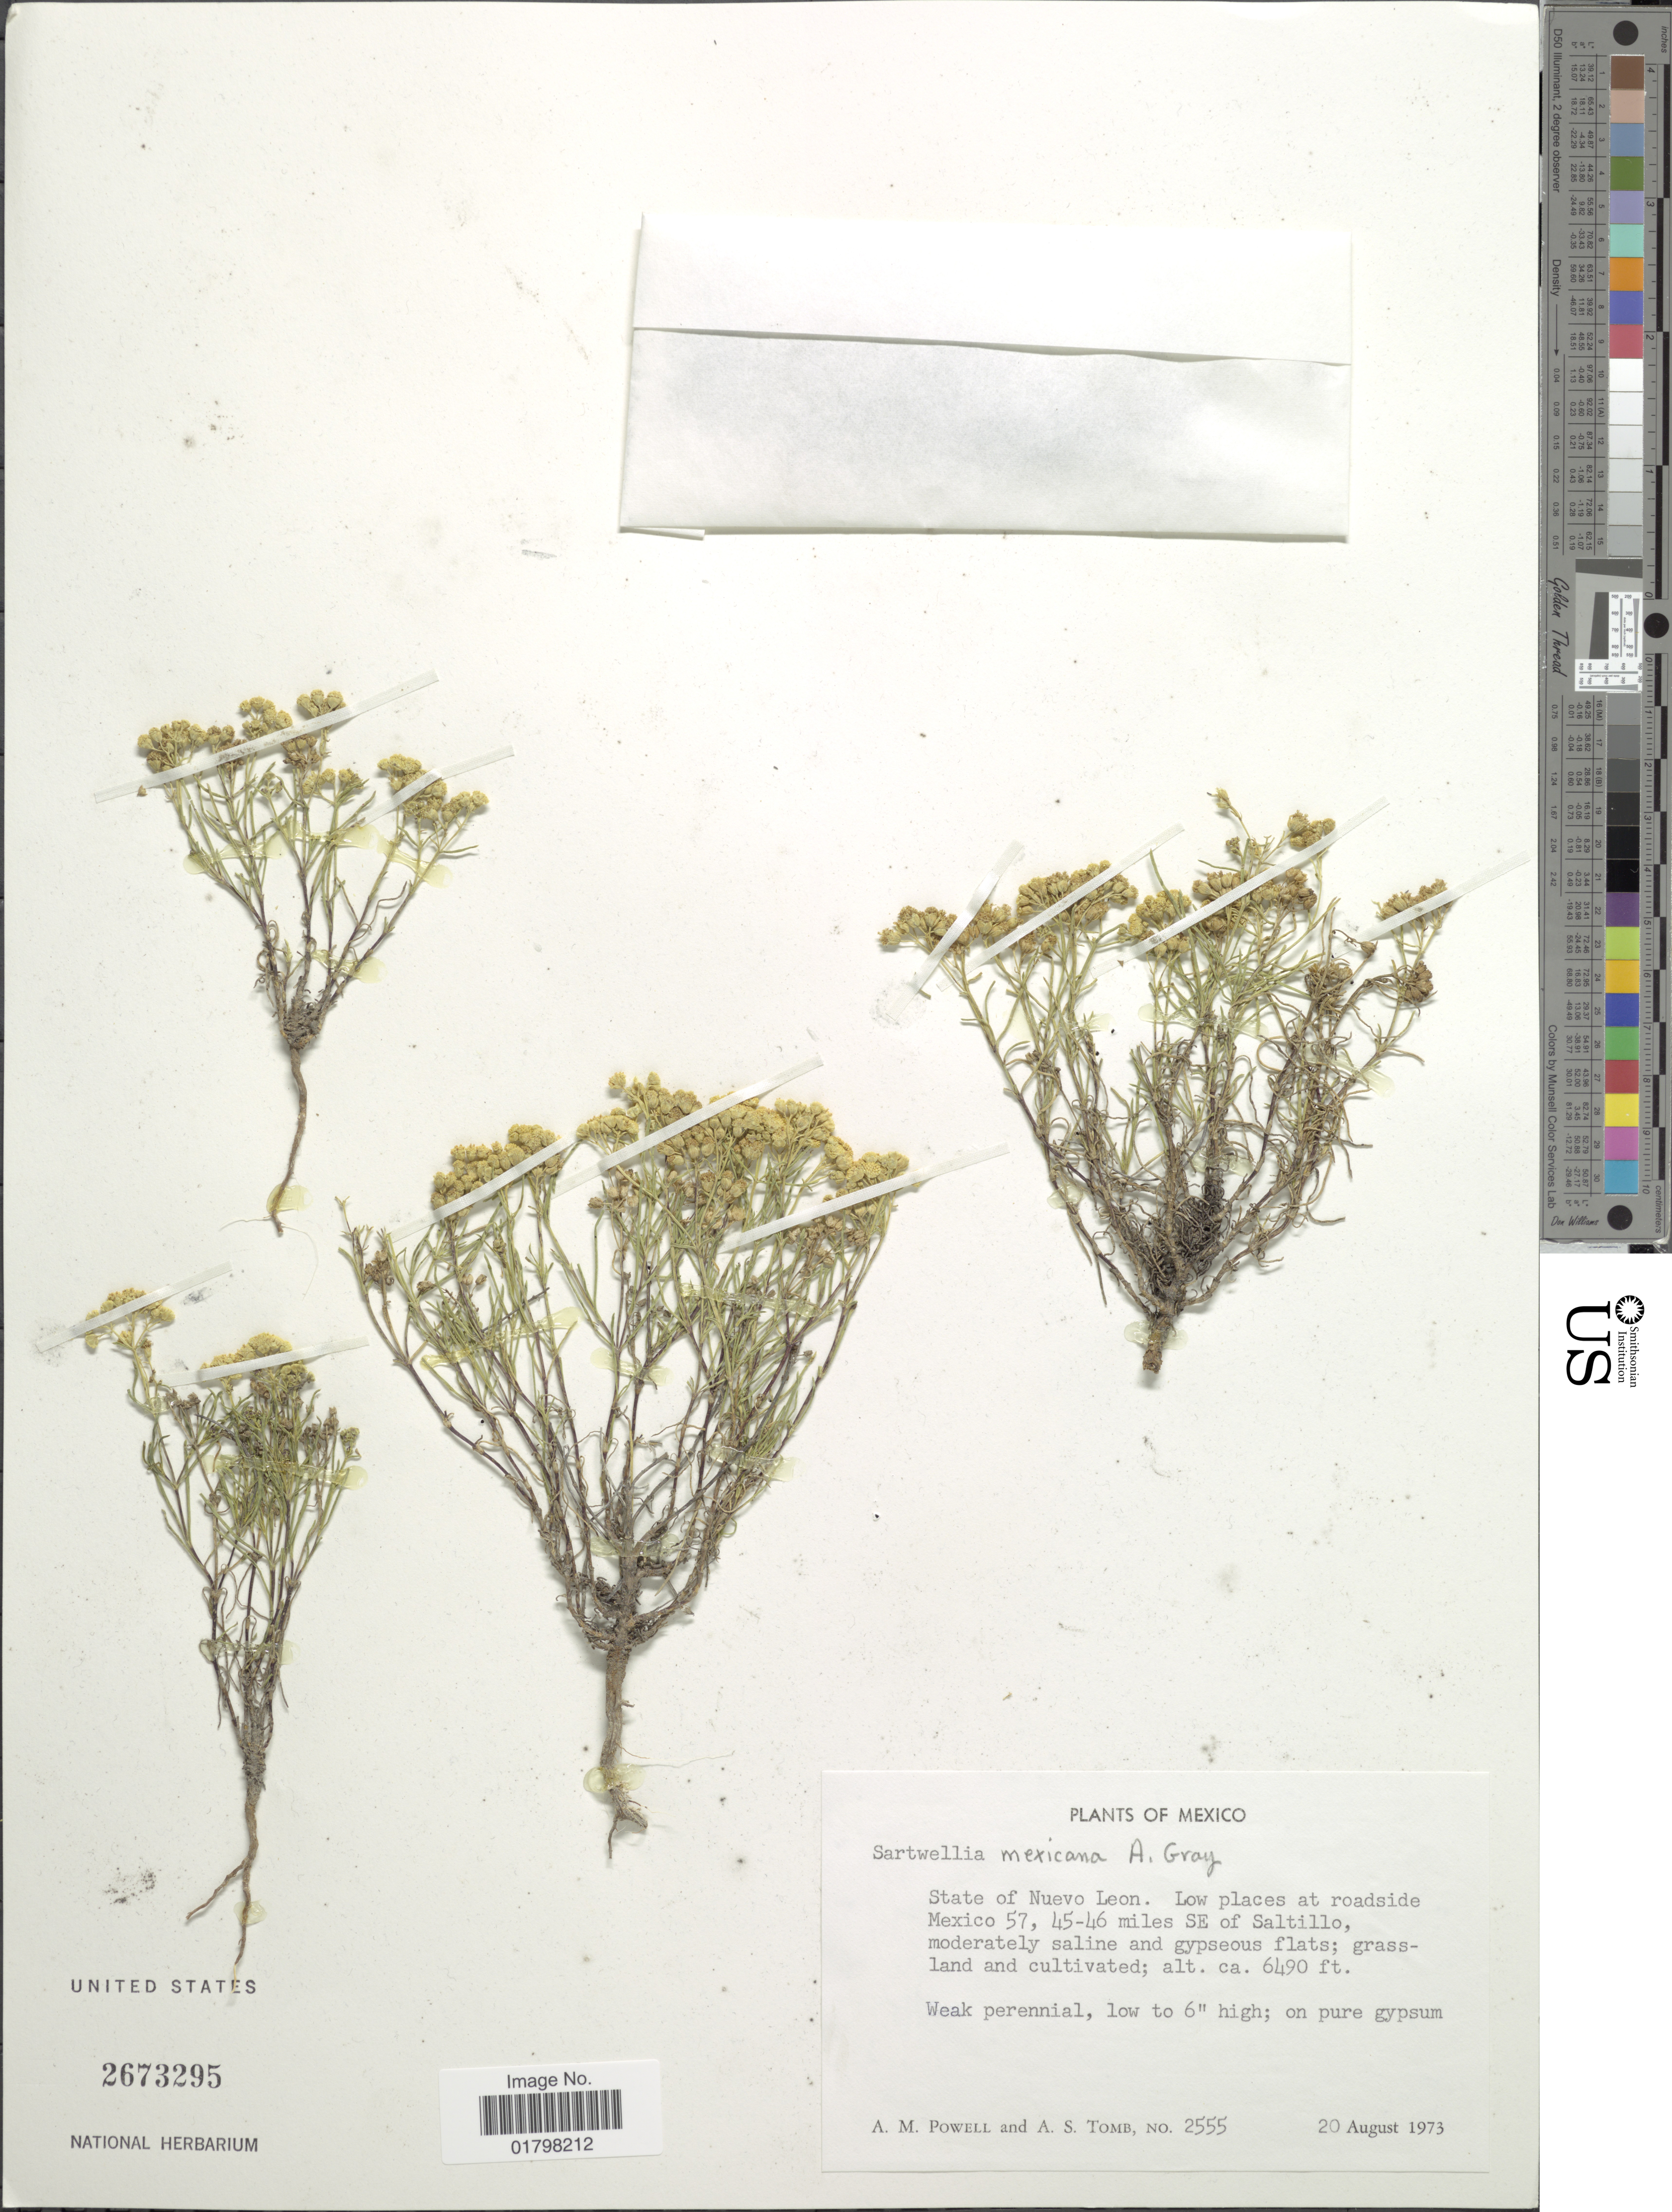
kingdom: Plantae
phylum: Tracheophyta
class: Magnoliopsida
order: Asterales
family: Asteraceae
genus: Sartwellia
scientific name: Sartwellia mexicana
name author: A. Gray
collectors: A. M. Powell & A. Tomb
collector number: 2555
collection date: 1973-08-20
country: Mexico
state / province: Nuevo León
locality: State of Nuevo Leon. Low places at roadside Mexico 57, 45-46 miles SE of Saltillo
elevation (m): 1978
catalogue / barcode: US 2673295